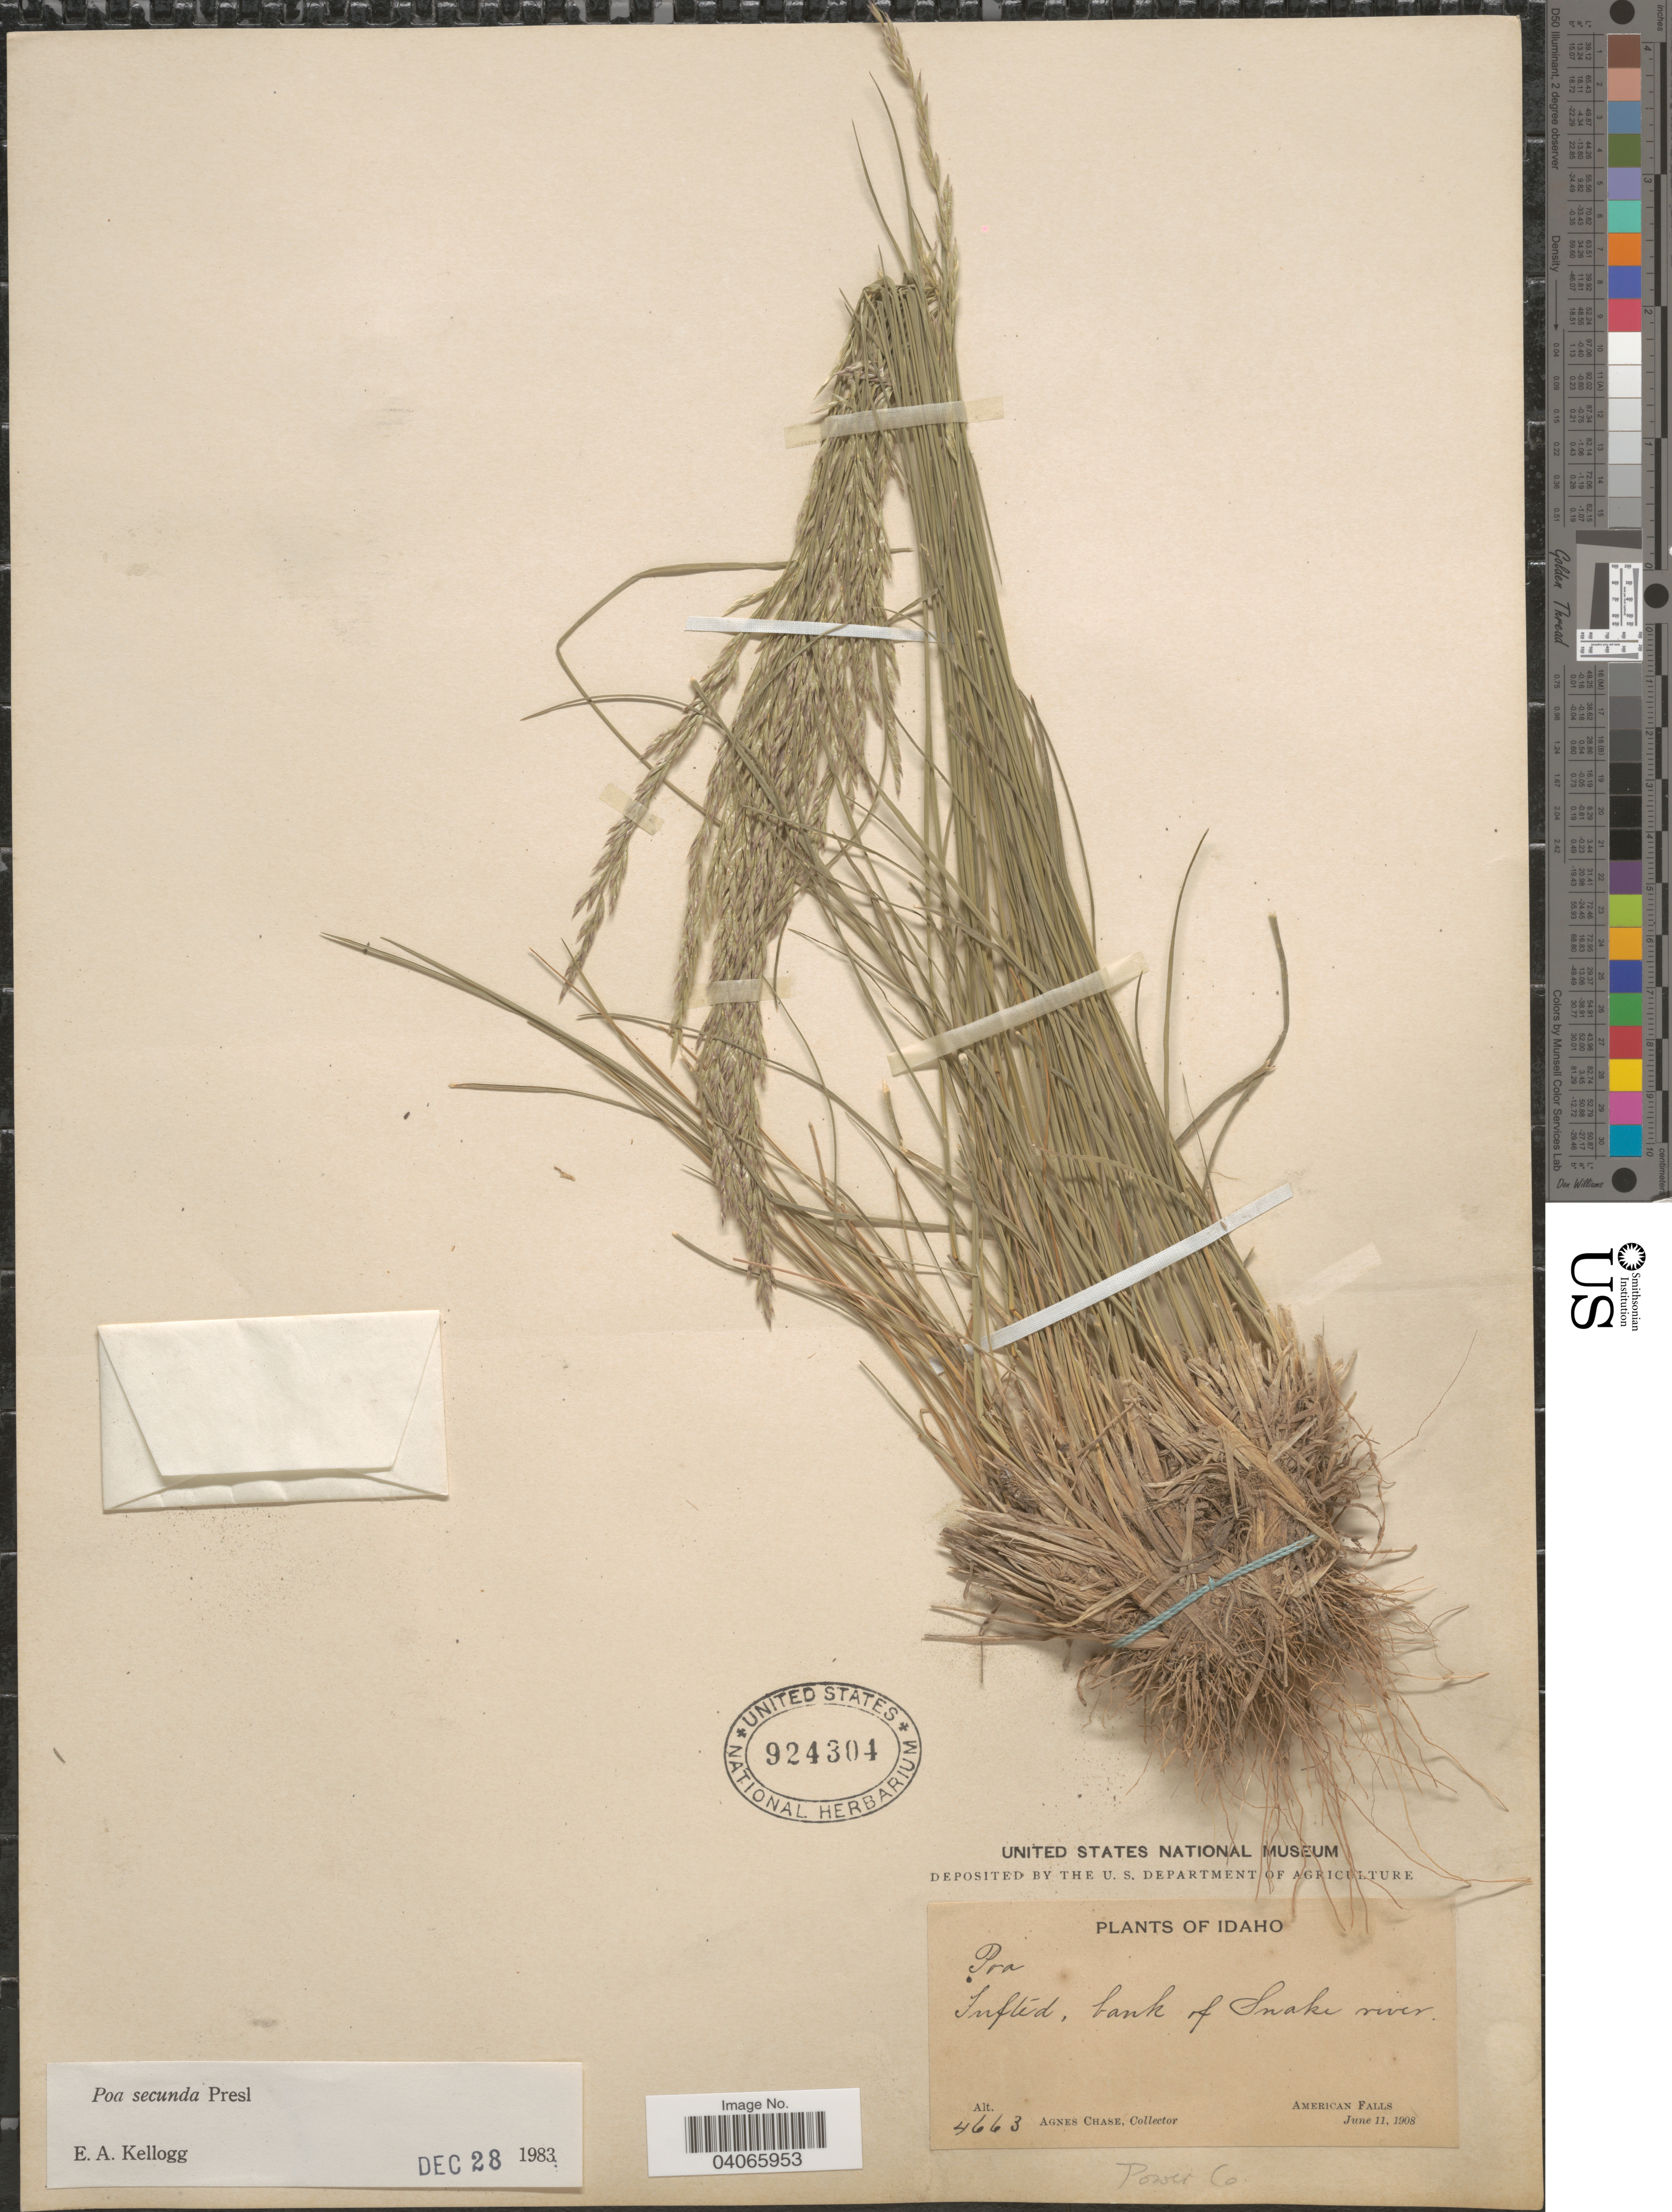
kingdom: Plantae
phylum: Tracheophyta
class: Liliopsida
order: Poales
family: Poaceae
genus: Poa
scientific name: Poa secunda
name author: J. Presl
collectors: A. Chase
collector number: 4663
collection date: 1908-06-11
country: United States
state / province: Idaho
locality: Bank of Snake river. American Falls. Power Co.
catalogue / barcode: US 924304